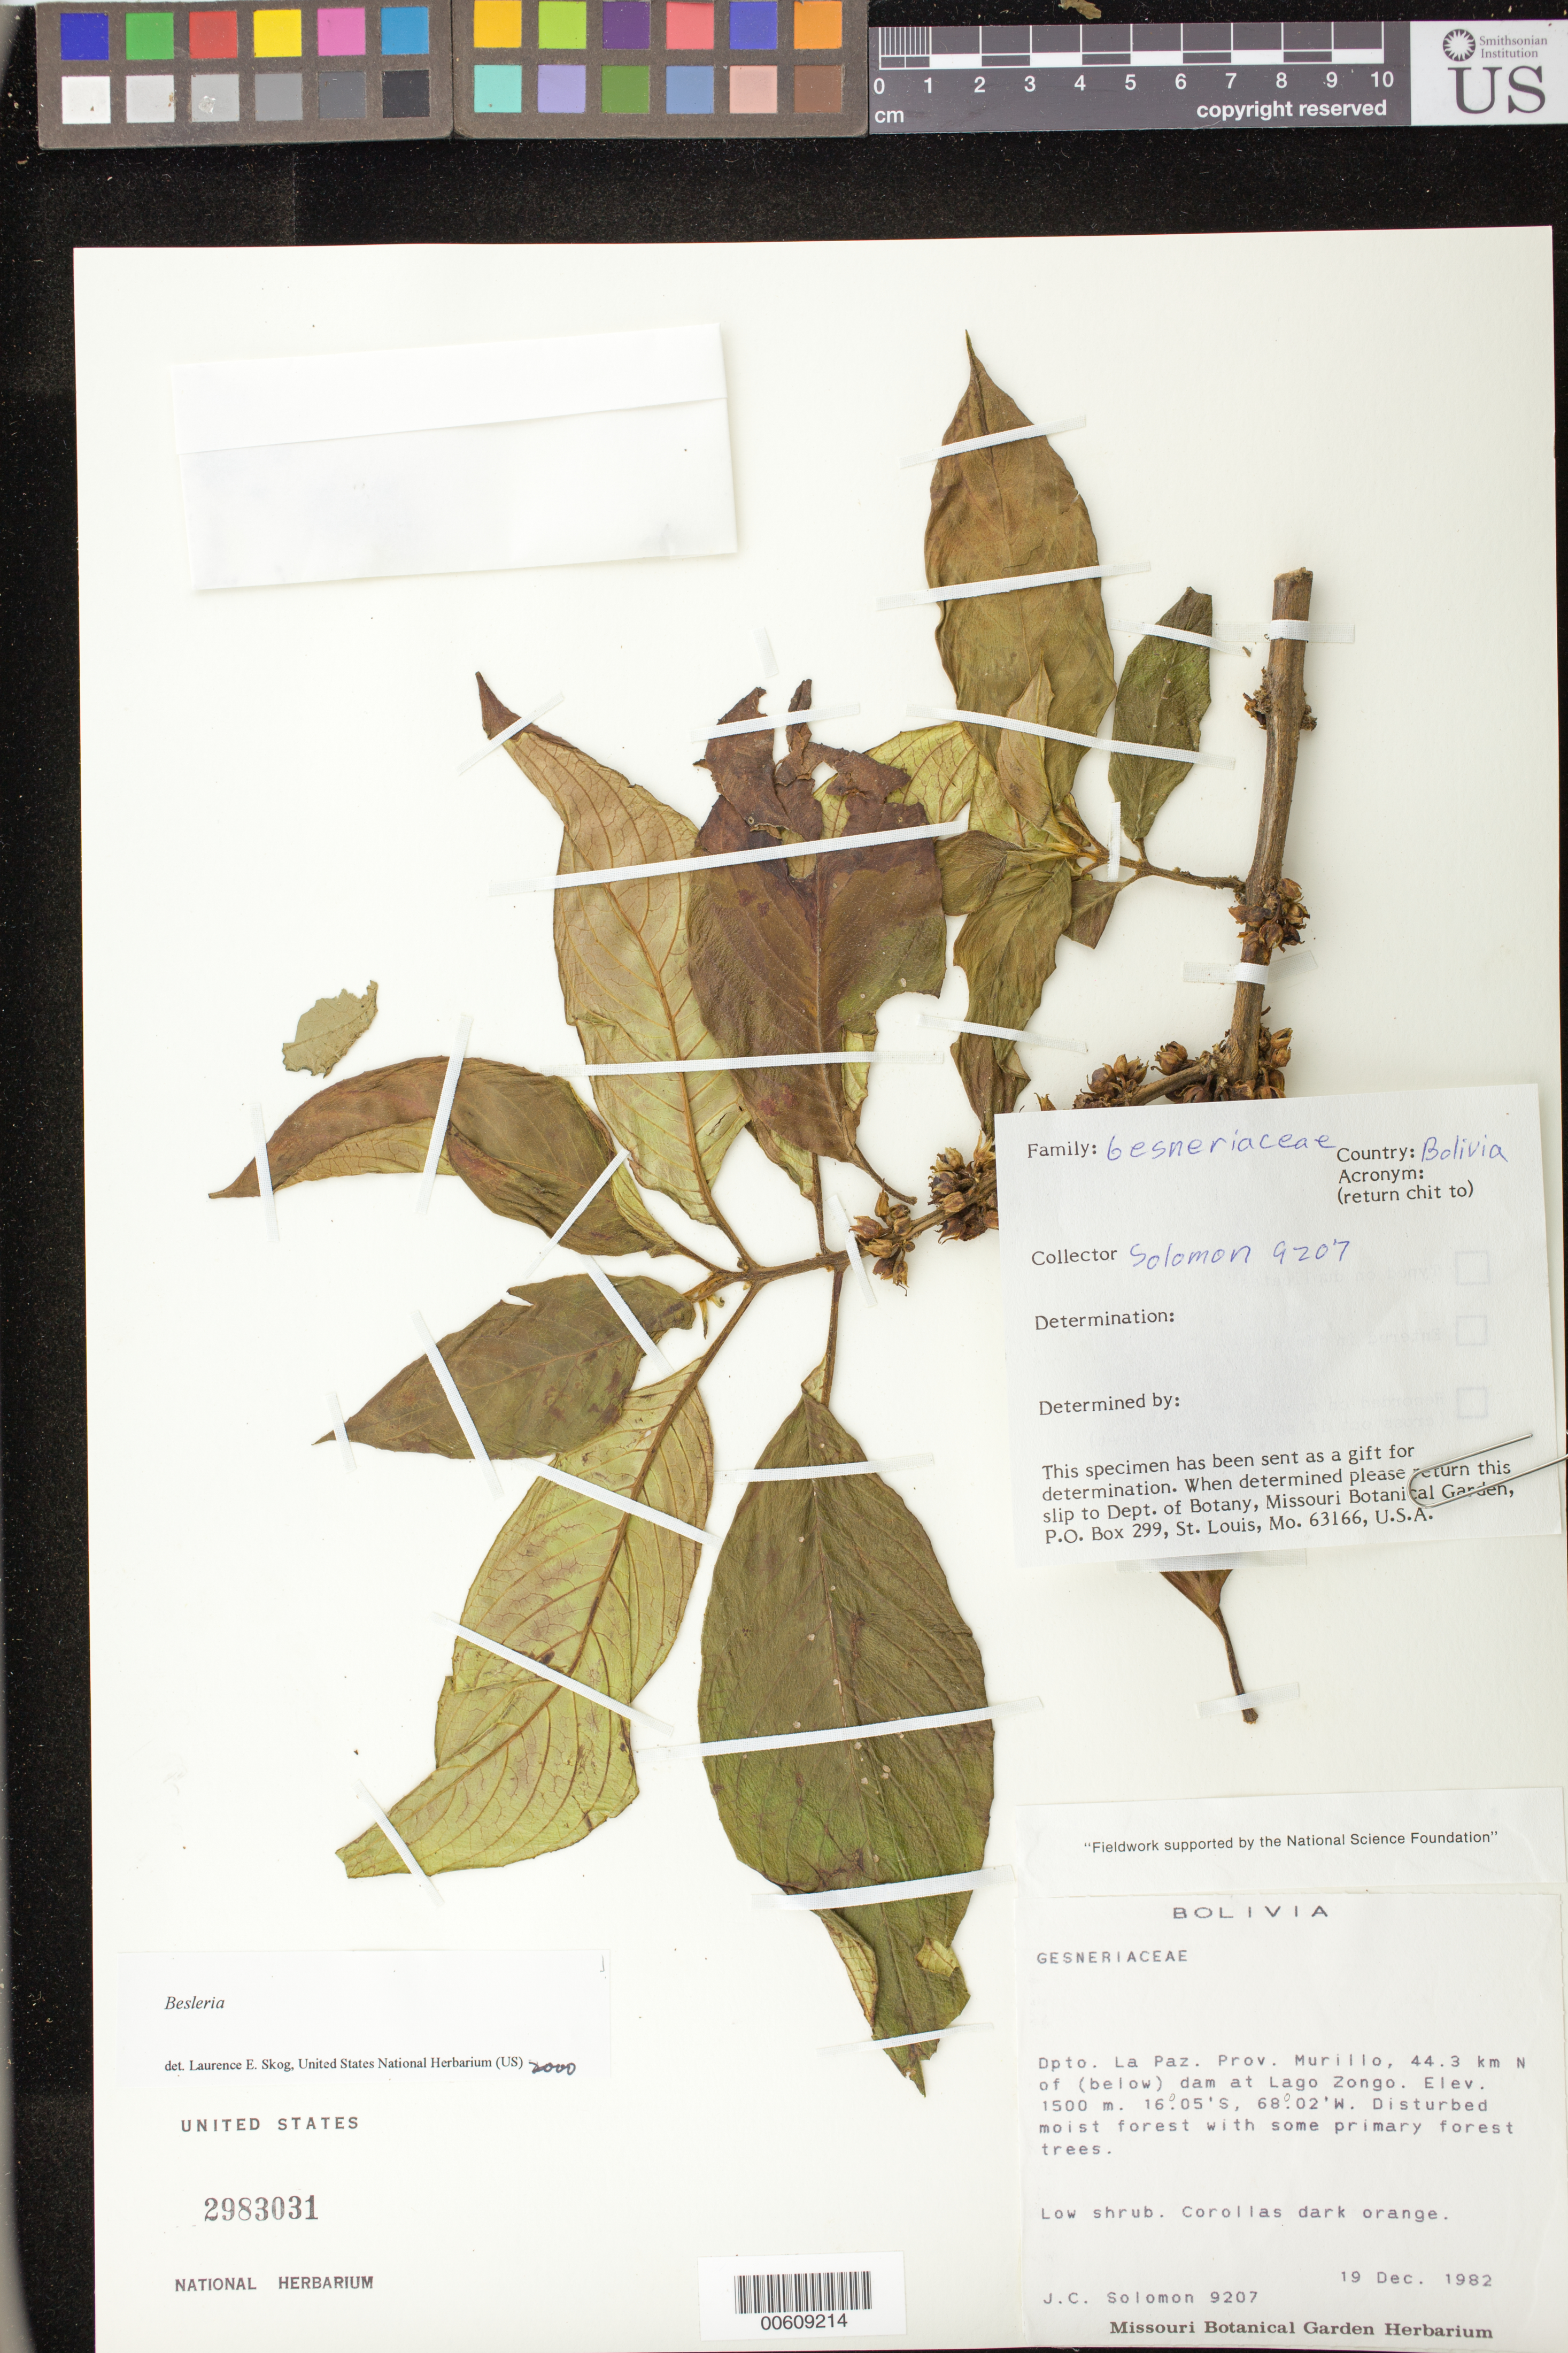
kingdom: Plantae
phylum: Tracheophyta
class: Magnoliopsida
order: Lamiales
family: Gesneriaceae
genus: Besleria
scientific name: Besleria sp.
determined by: Skog, Laurence E.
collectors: J. C. Solomon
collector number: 9207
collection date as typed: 19 Dec 1982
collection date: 1982-12-19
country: Bolivia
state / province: La Paz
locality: Prov. Murillo; 44.3 km N of (below) dam at Lago Zongo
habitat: Disturbed moist forest with some primary forest trees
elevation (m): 1500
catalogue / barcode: US 2983031